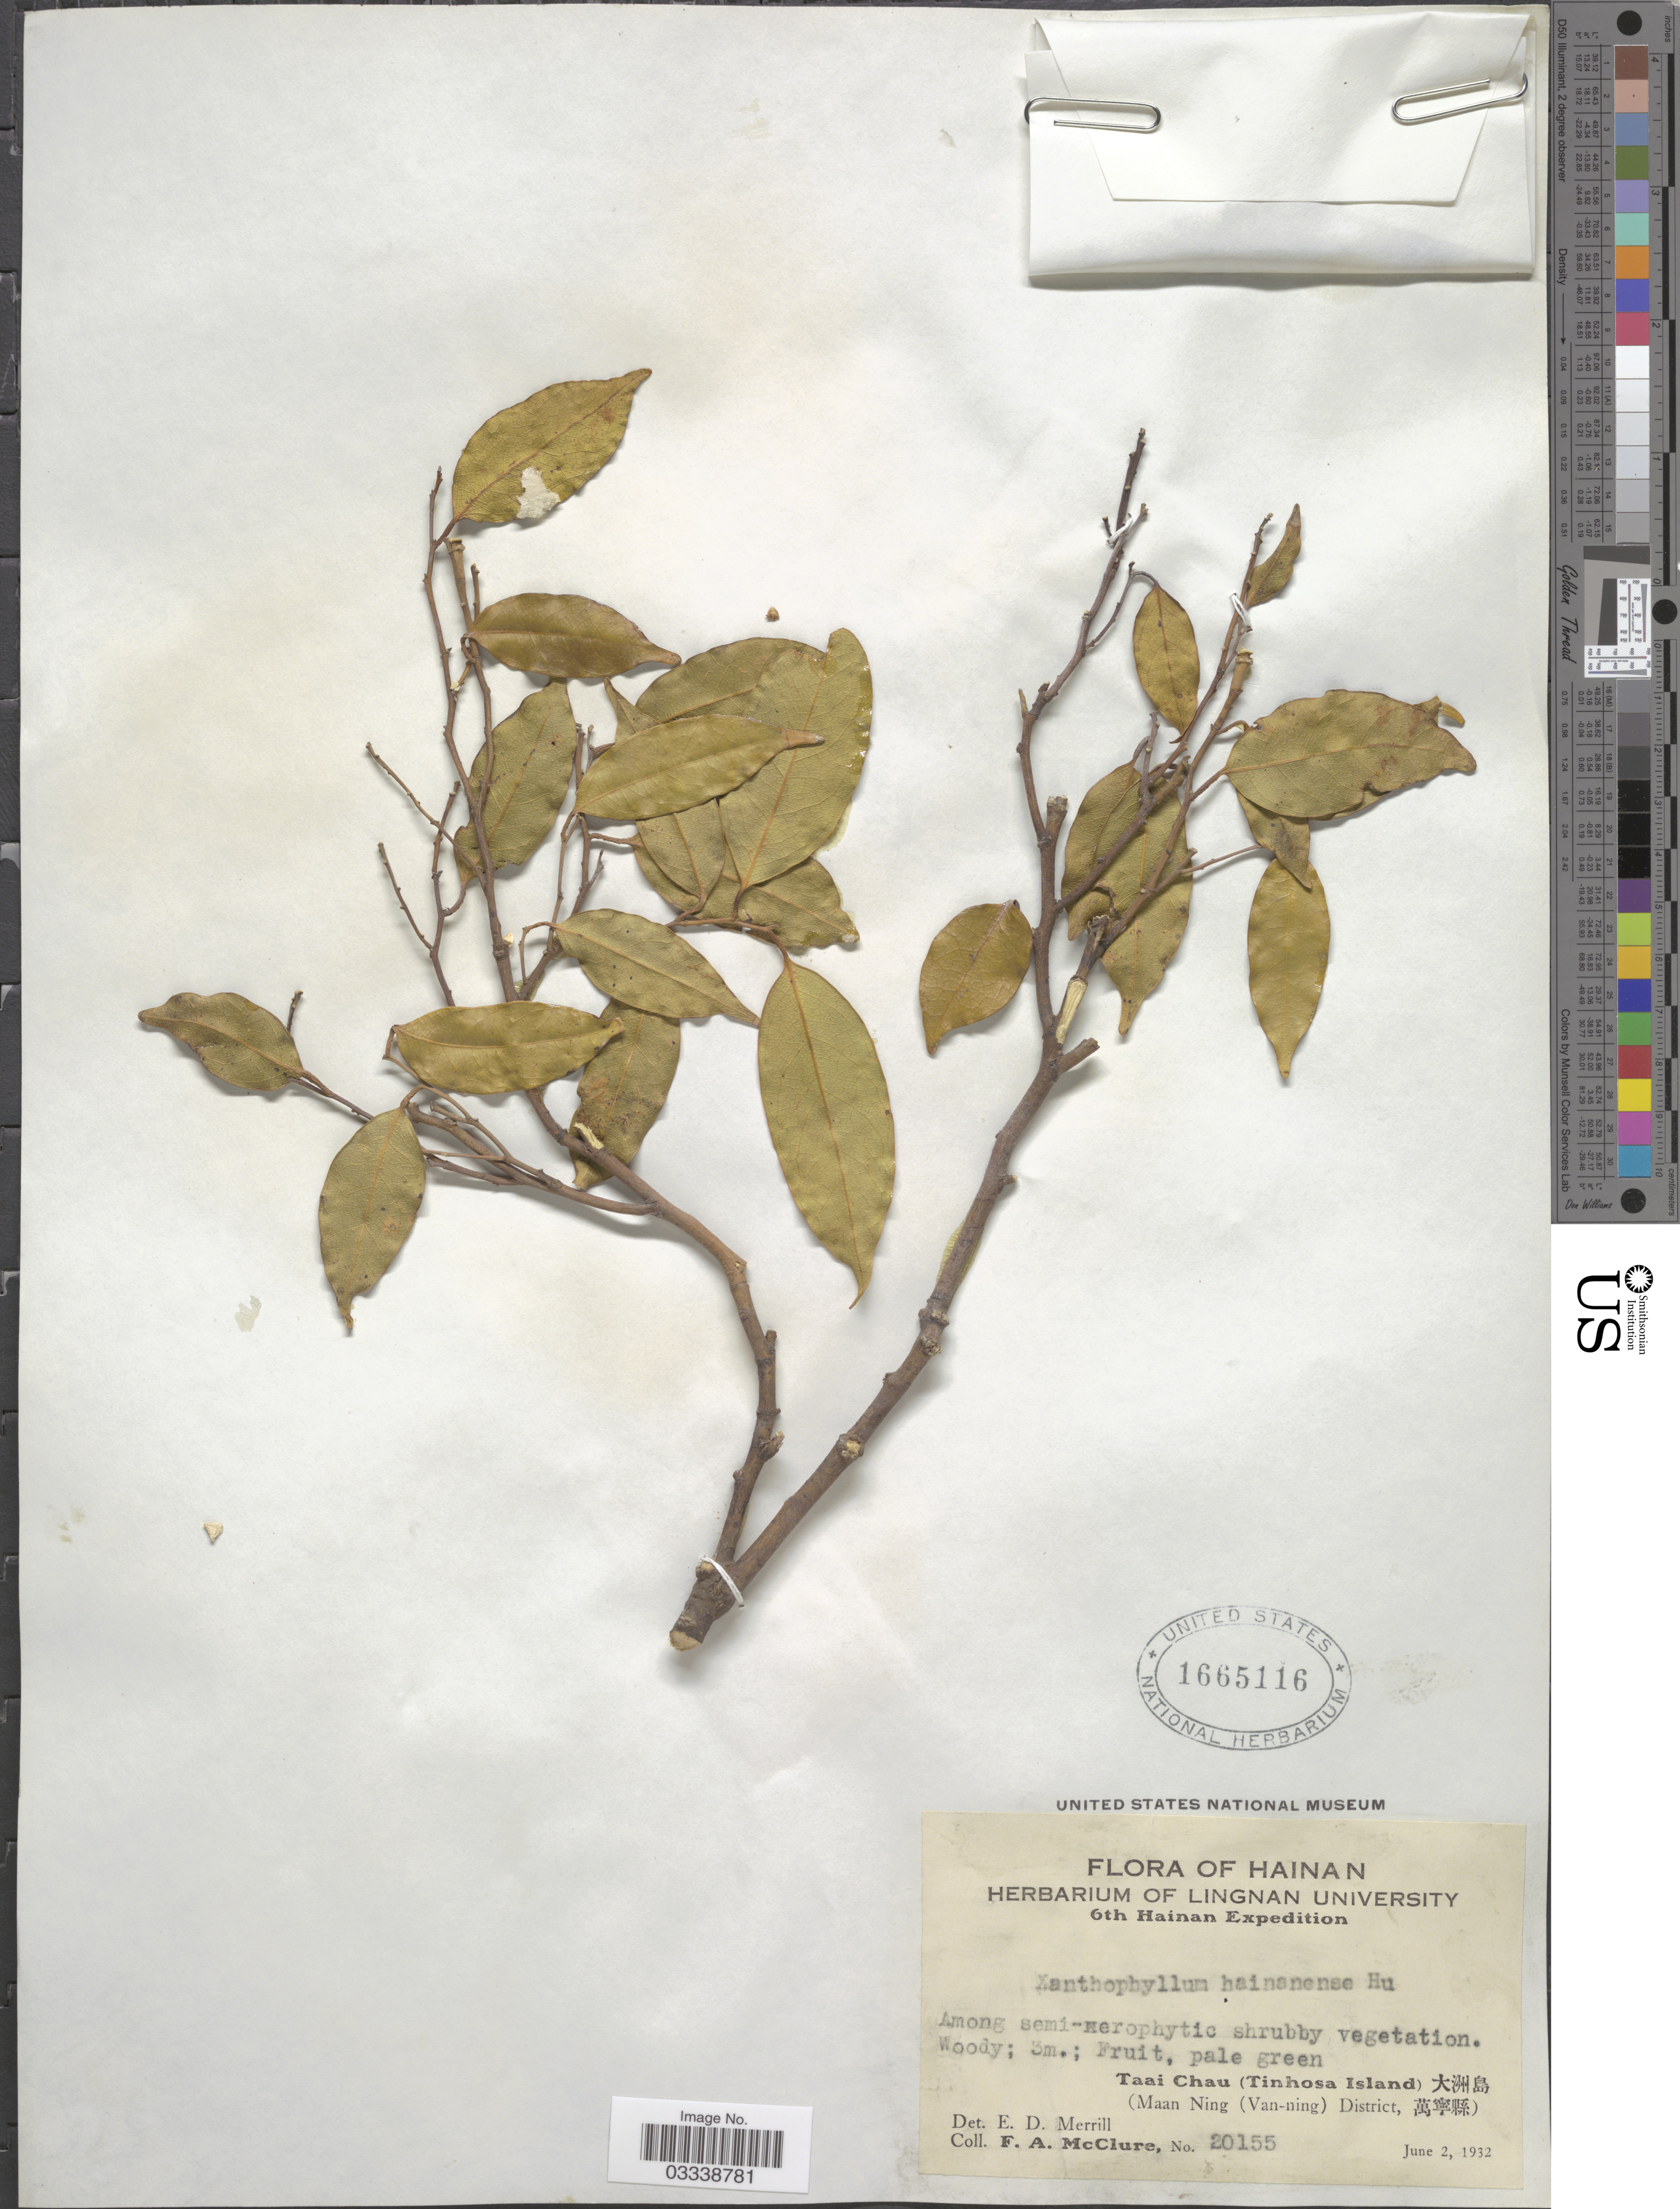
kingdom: Plantae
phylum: Tracheophyta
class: Magnoliopsida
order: Fabales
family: Polygalaceae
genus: Xanthophyllum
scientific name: Xanthophyllum hainanense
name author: Hu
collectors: F. A. McClure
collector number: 20155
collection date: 1932-06-02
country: China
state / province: Hainan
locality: Taai Chau (Tinhosa Island) X. (Maan Ning (Van-ning) District, X)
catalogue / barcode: US 1665116